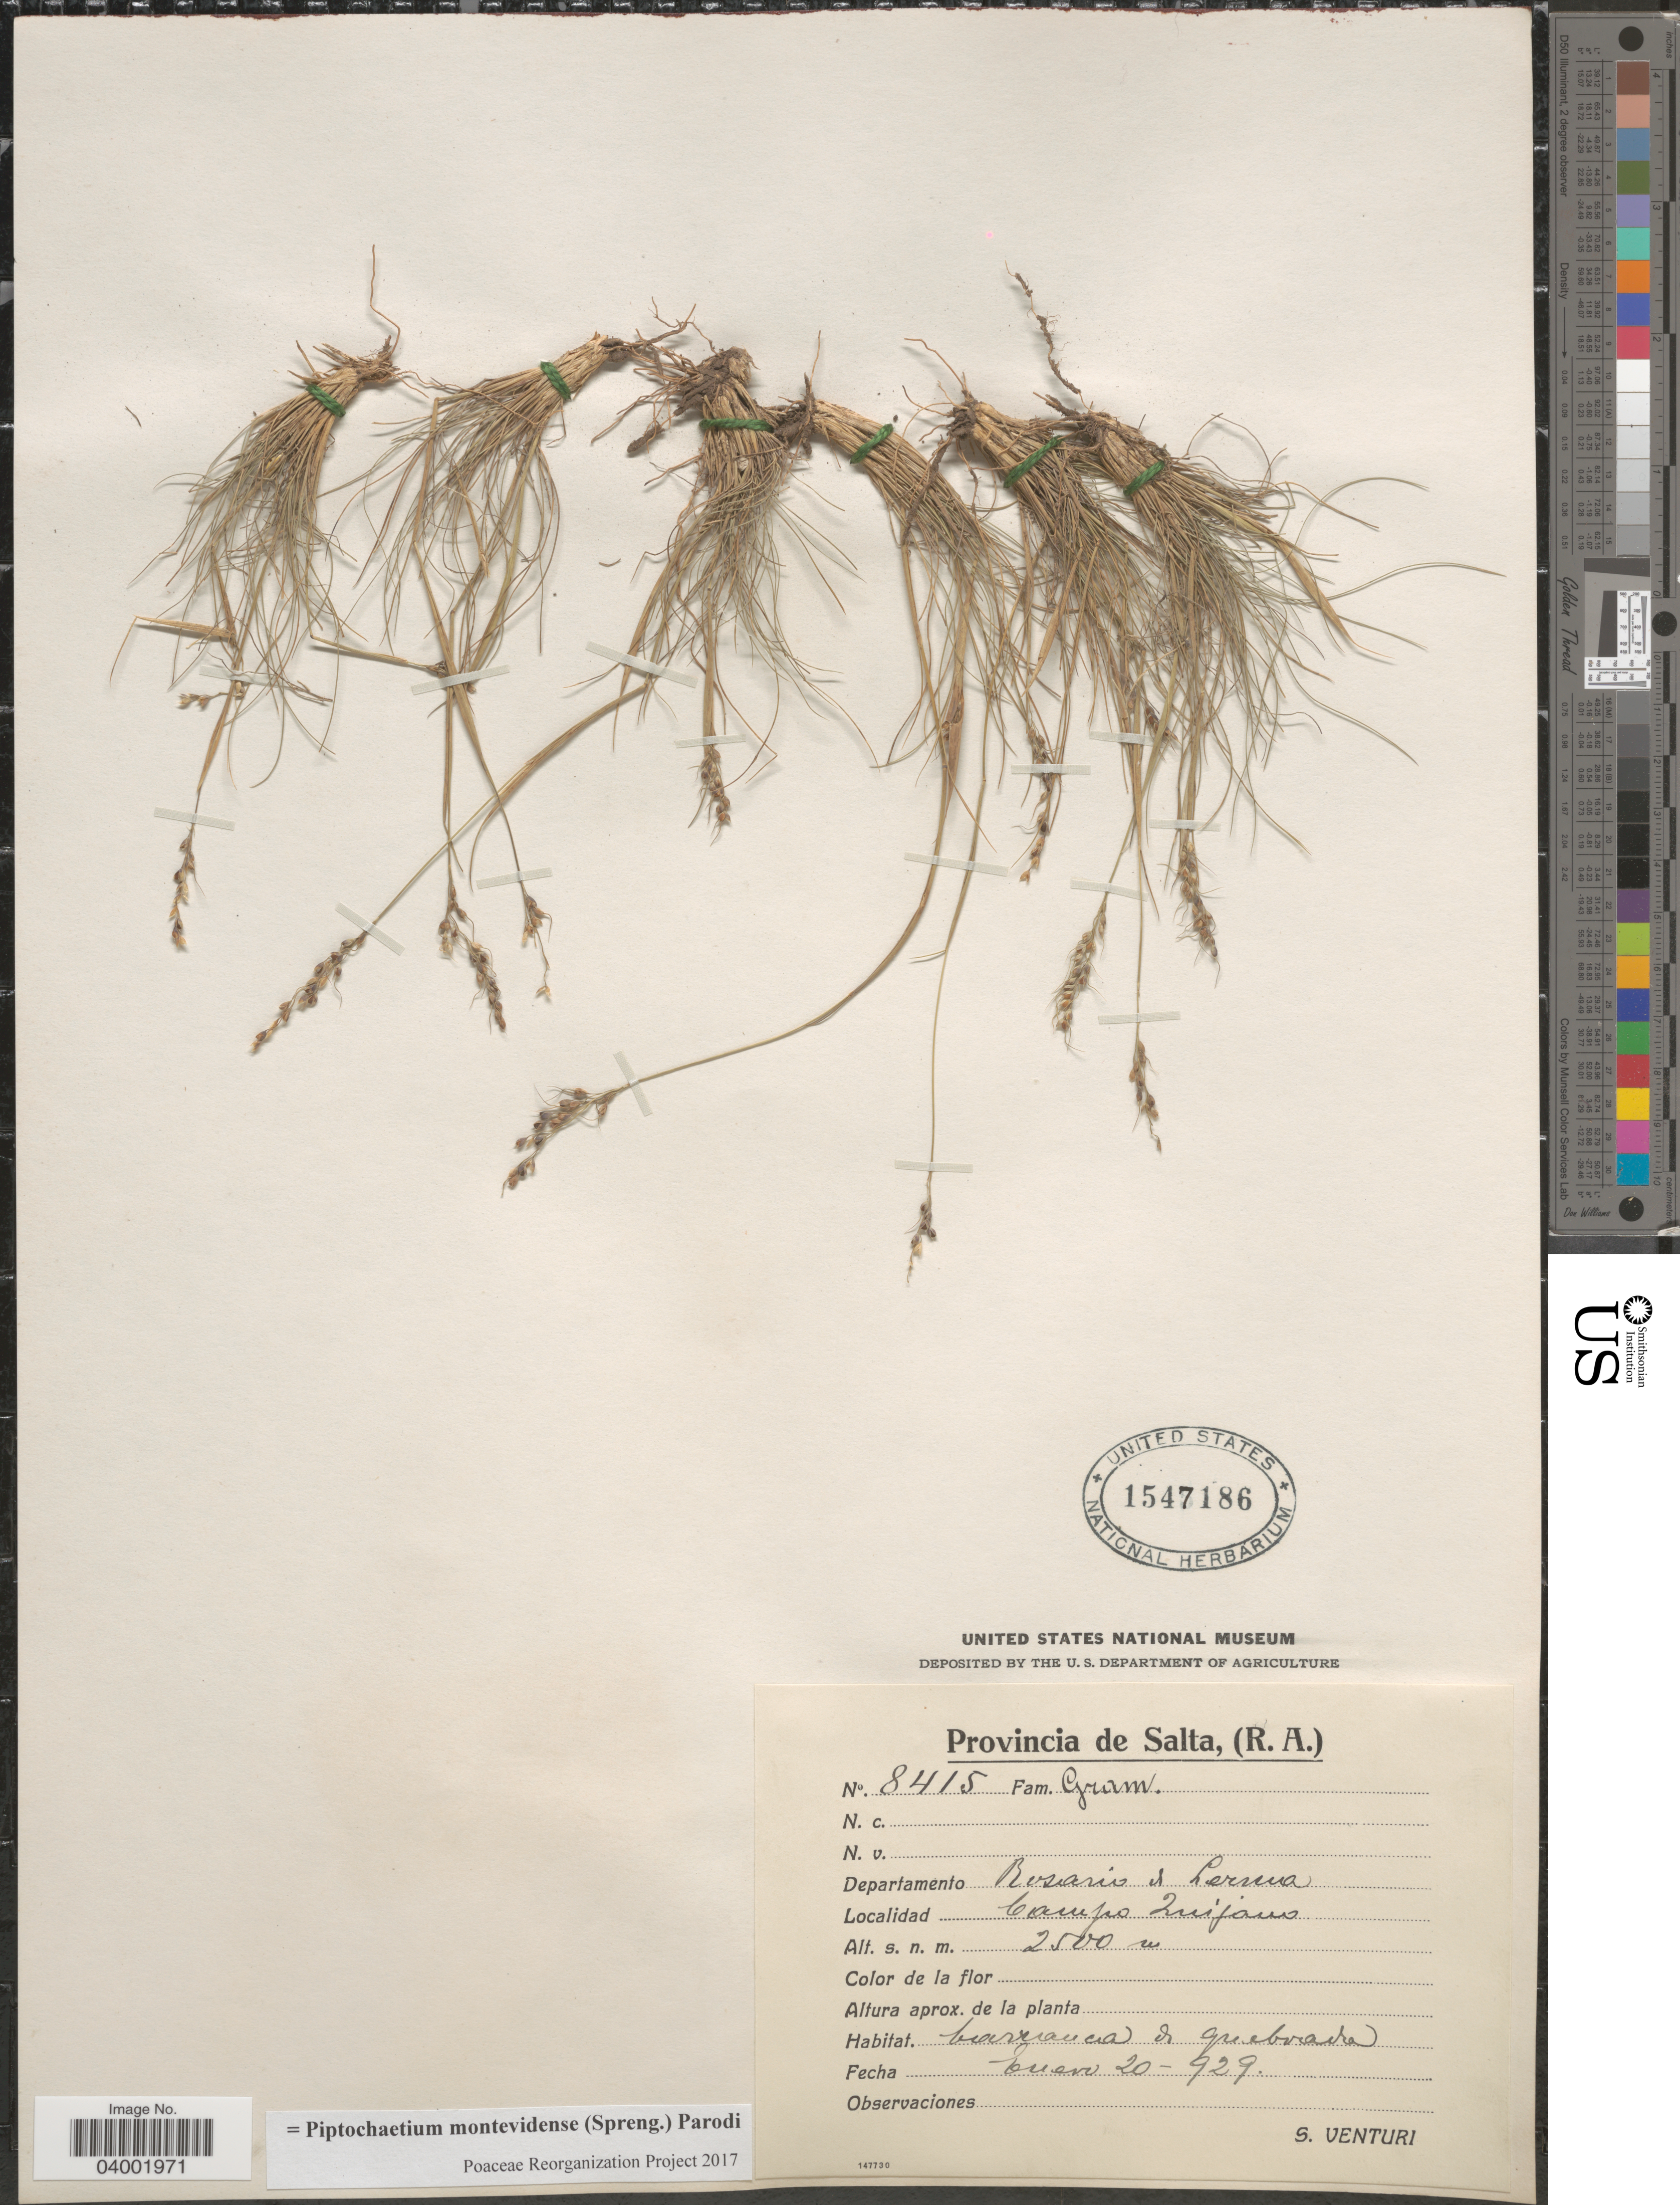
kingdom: Plantae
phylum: Tracheophyta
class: Liliopsida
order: Poales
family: Poaceae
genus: Piptochaetium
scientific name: Piptochaetium montevidense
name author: (Spreng.) Parodi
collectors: S. Venturi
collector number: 8415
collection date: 1929-01-20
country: Argentina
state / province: Salta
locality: Departamento Rosario de Lerma. Campo Quijano.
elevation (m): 2500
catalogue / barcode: US 1547186